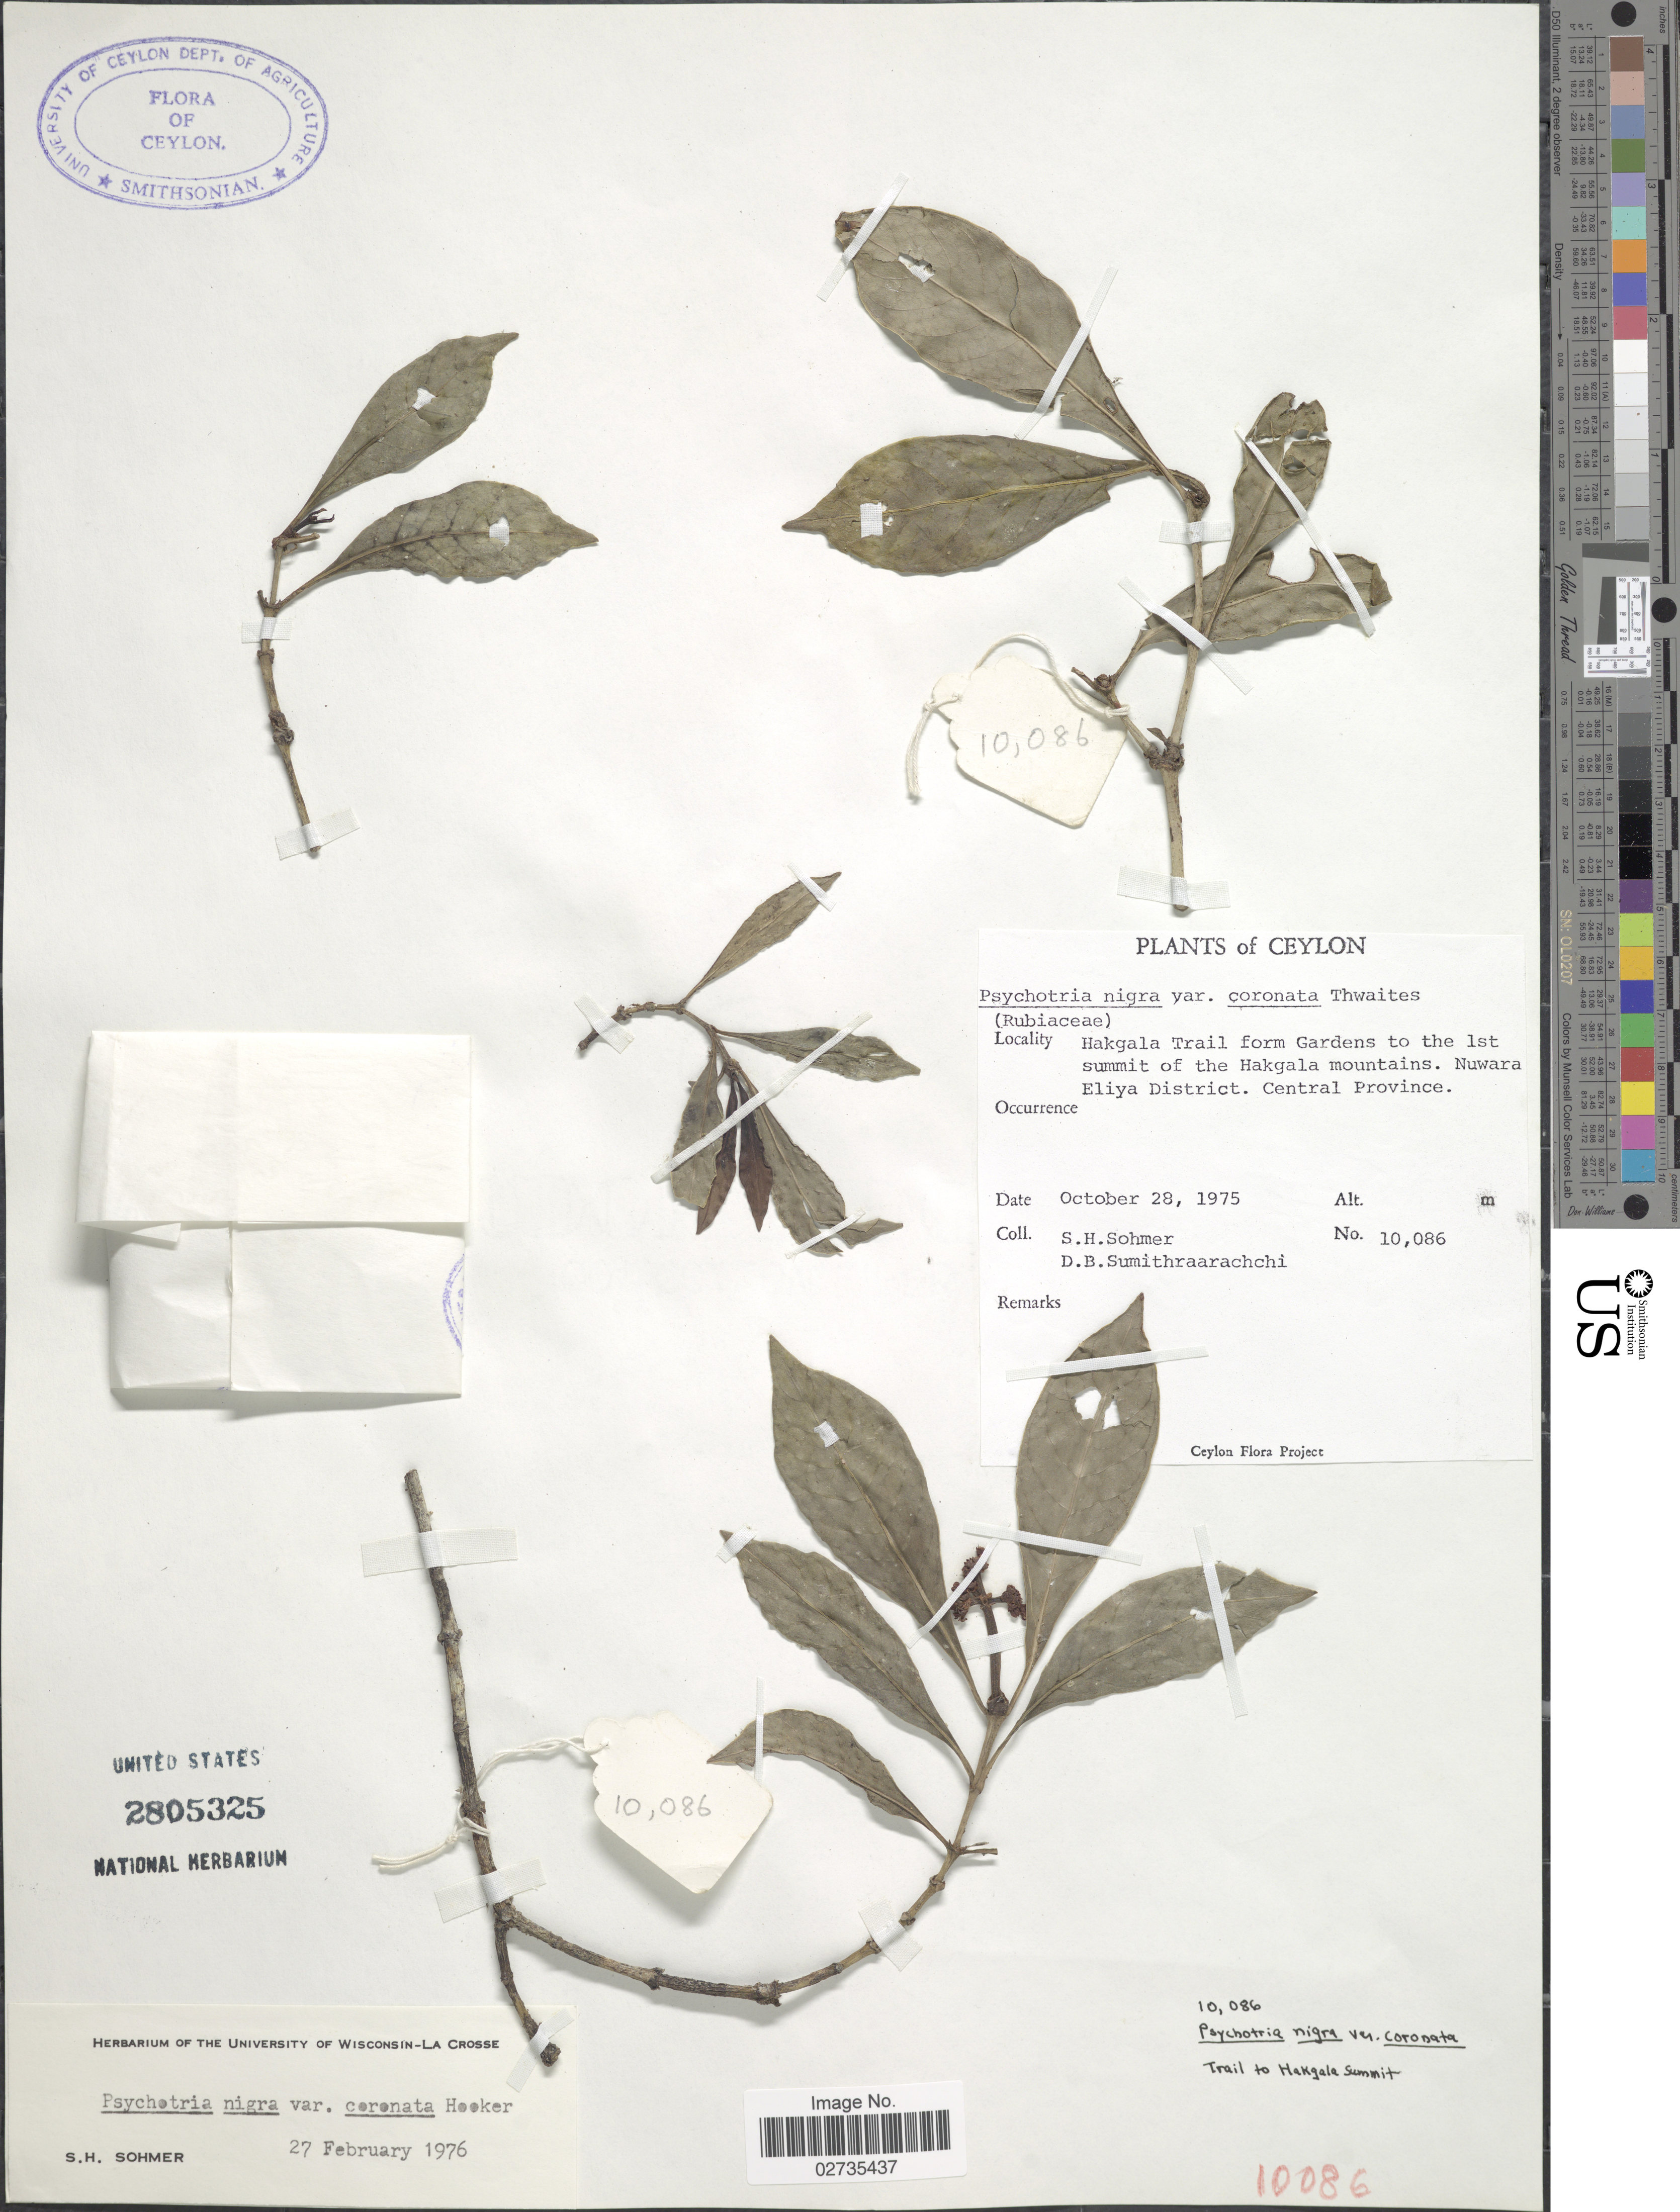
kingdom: Plantae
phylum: Tracheophyta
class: Magnoliopsida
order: Gentianales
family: Rubiaceae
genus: Psychotria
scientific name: Psychotria nigra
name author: (Gaertn.) Alston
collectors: S. H. Sohmer & D. B. Sumithraarachchi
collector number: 10086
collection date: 1975-10-28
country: Sri Lanka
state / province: Central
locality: Ceylon. Hakgala. Trail from Gardens to the 1st summit of the Hakgala mountains. Nuwara Eliya District.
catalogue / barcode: US 2805325